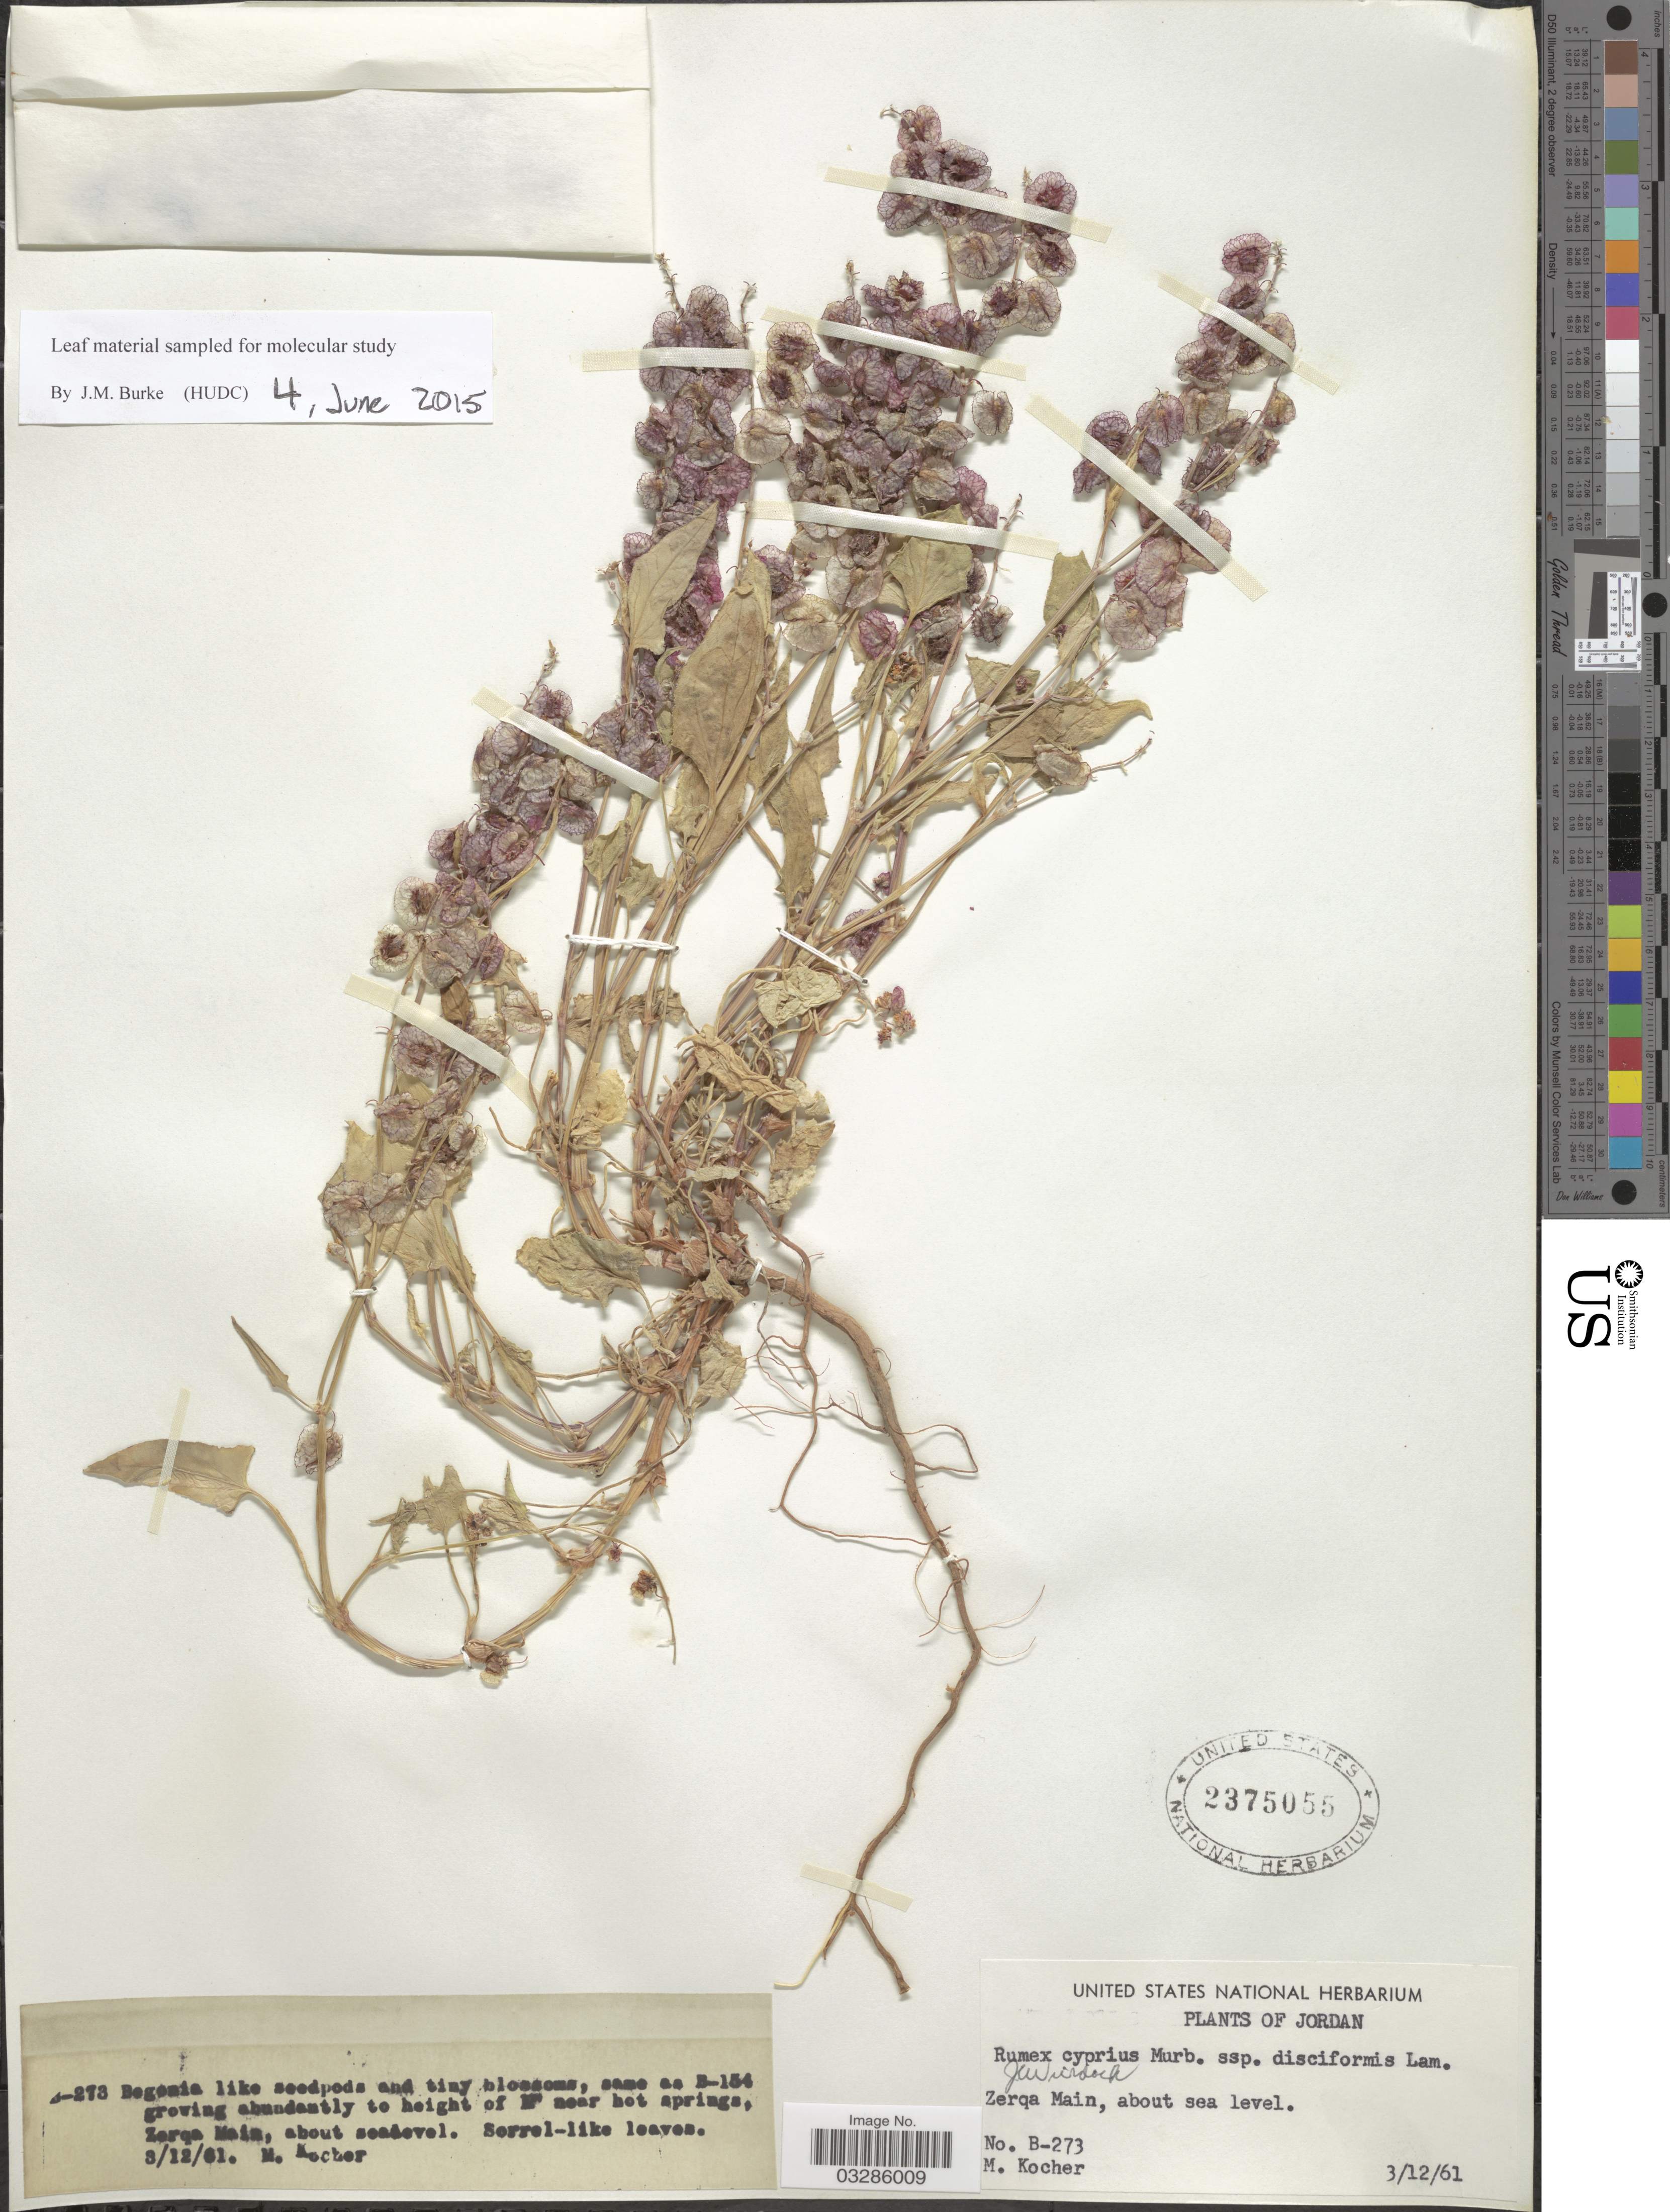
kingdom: Plantae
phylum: Tracheophyta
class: Magnoliopsida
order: Caryophyllales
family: Polygonaceae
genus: Rumex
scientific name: Rumex cyprius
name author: Murb.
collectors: M. Kocher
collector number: B-273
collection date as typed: Transcribed d/m/y: 3/12/61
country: Jordan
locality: Zerqa Main.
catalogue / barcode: US 2375055